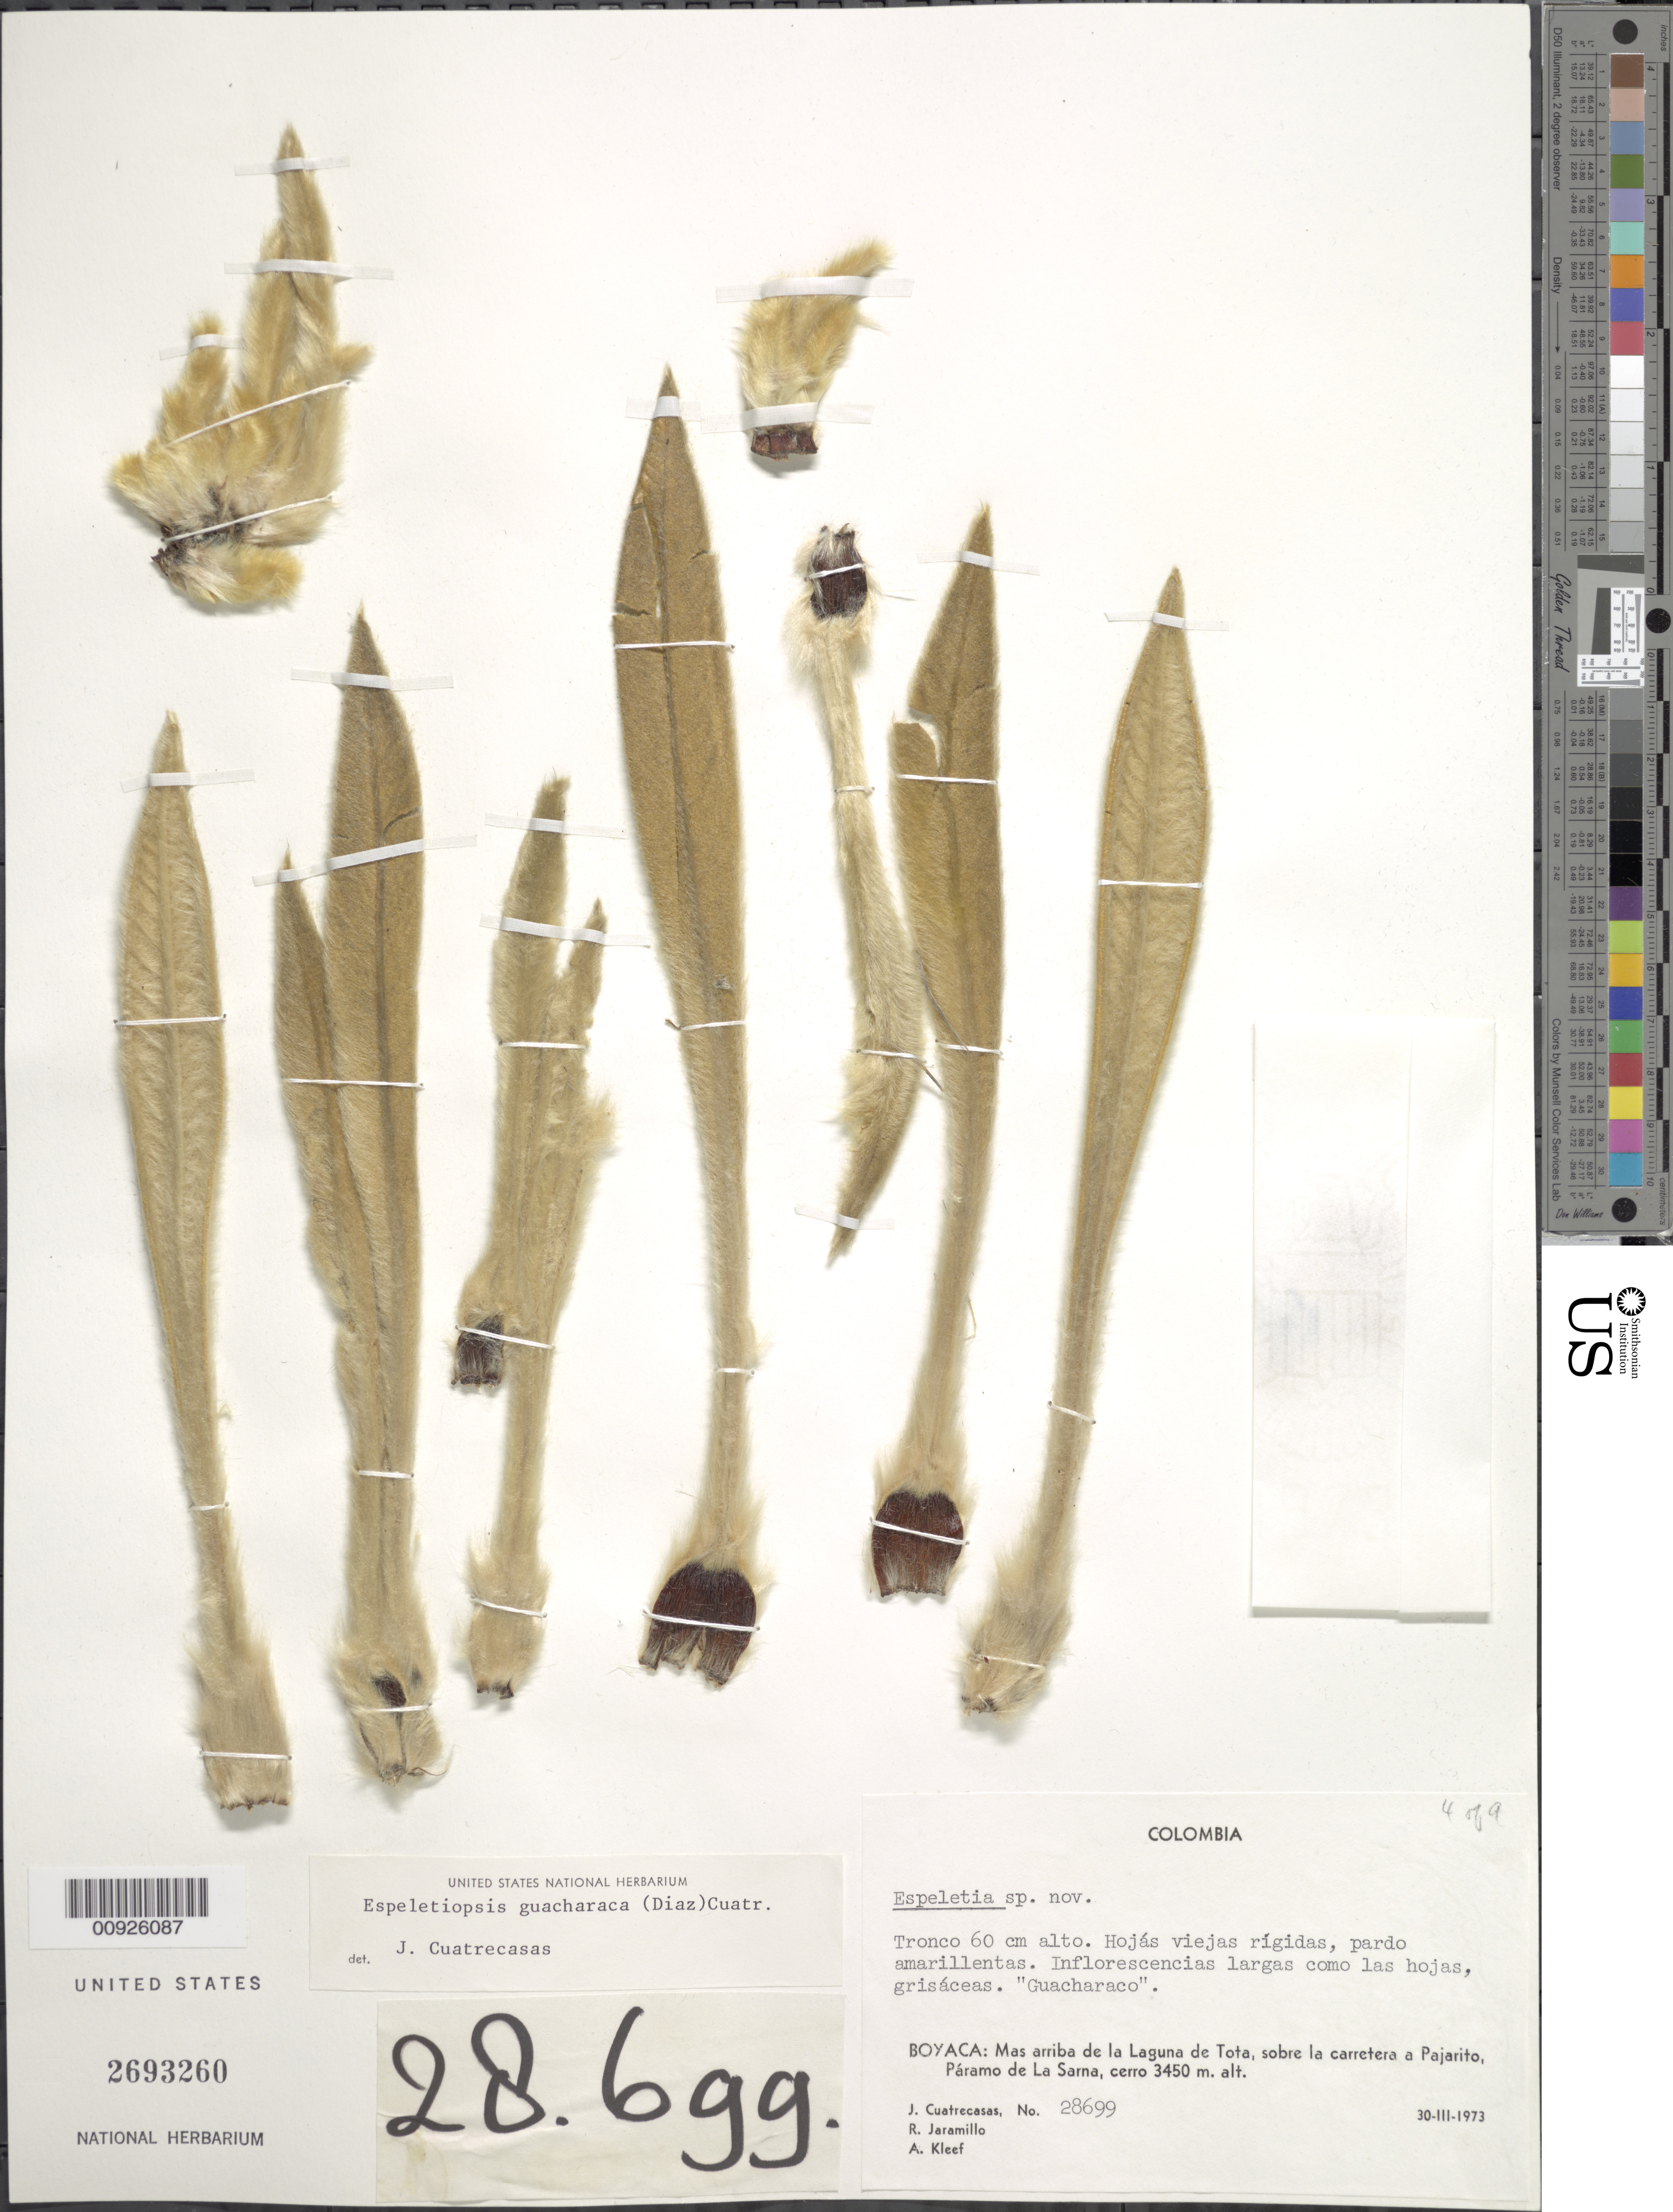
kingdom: Plantae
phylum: Tracheophyta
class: Magnoliopsida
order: Asterales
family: Asteraceae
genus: Espeletiopsis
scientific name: Espeletiopsis jimenez-quesadae var. guacharaca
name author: (S. Díaz) Cuatrec.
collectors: J. Cuatrecasas, R. Jaramillo M. & A. Kleef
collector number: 28699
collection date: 1973-03-30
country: Colombia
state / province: Boyacá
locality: Boyacá: Mas arriba de la Laguna de Tota, sobre la carretera a Pajarito, Paramo de La Sarna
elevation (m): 3450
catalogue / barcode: US 2693260